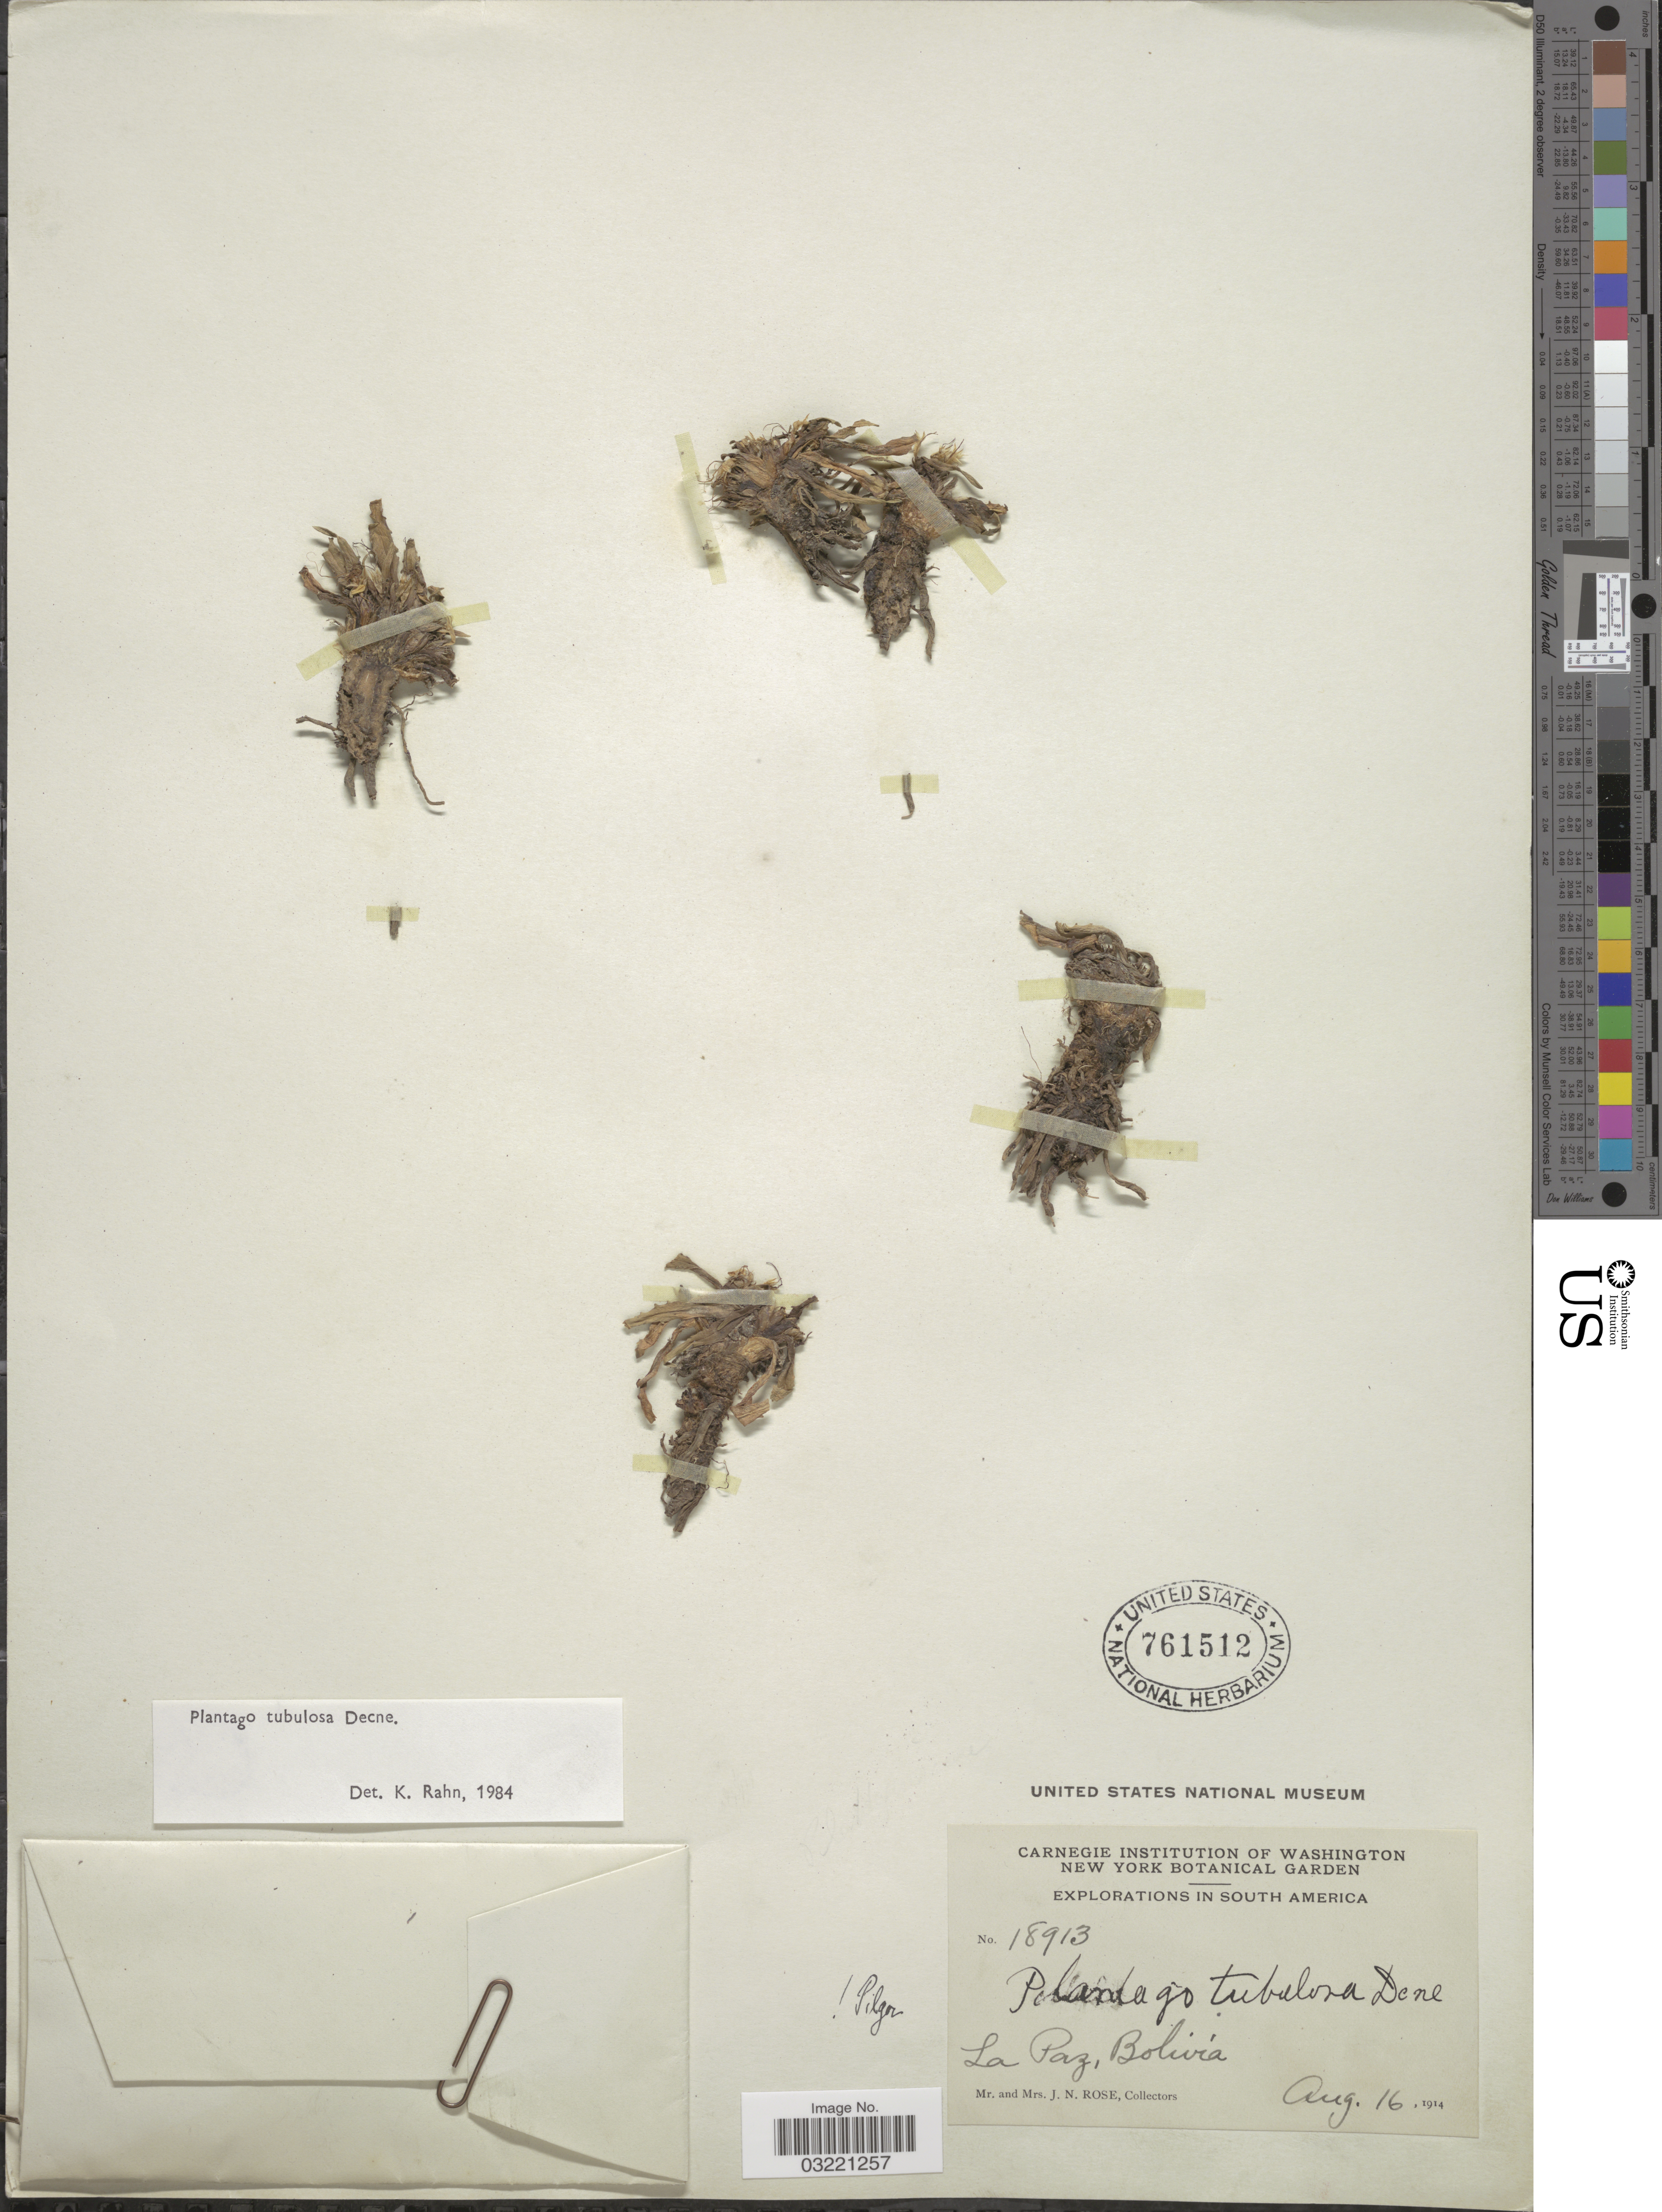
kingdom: Plantae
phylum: Tracheophyta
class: Magnoliopsida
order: Lamiales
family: Plantaginaceae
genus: Plantago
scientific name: Plantago tubulosa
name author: Decne.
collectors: J. N. Rose & L. B. Rose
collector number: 18913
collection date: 1914-08-16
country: Bolivia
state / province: La Paz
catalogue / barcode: US 761512